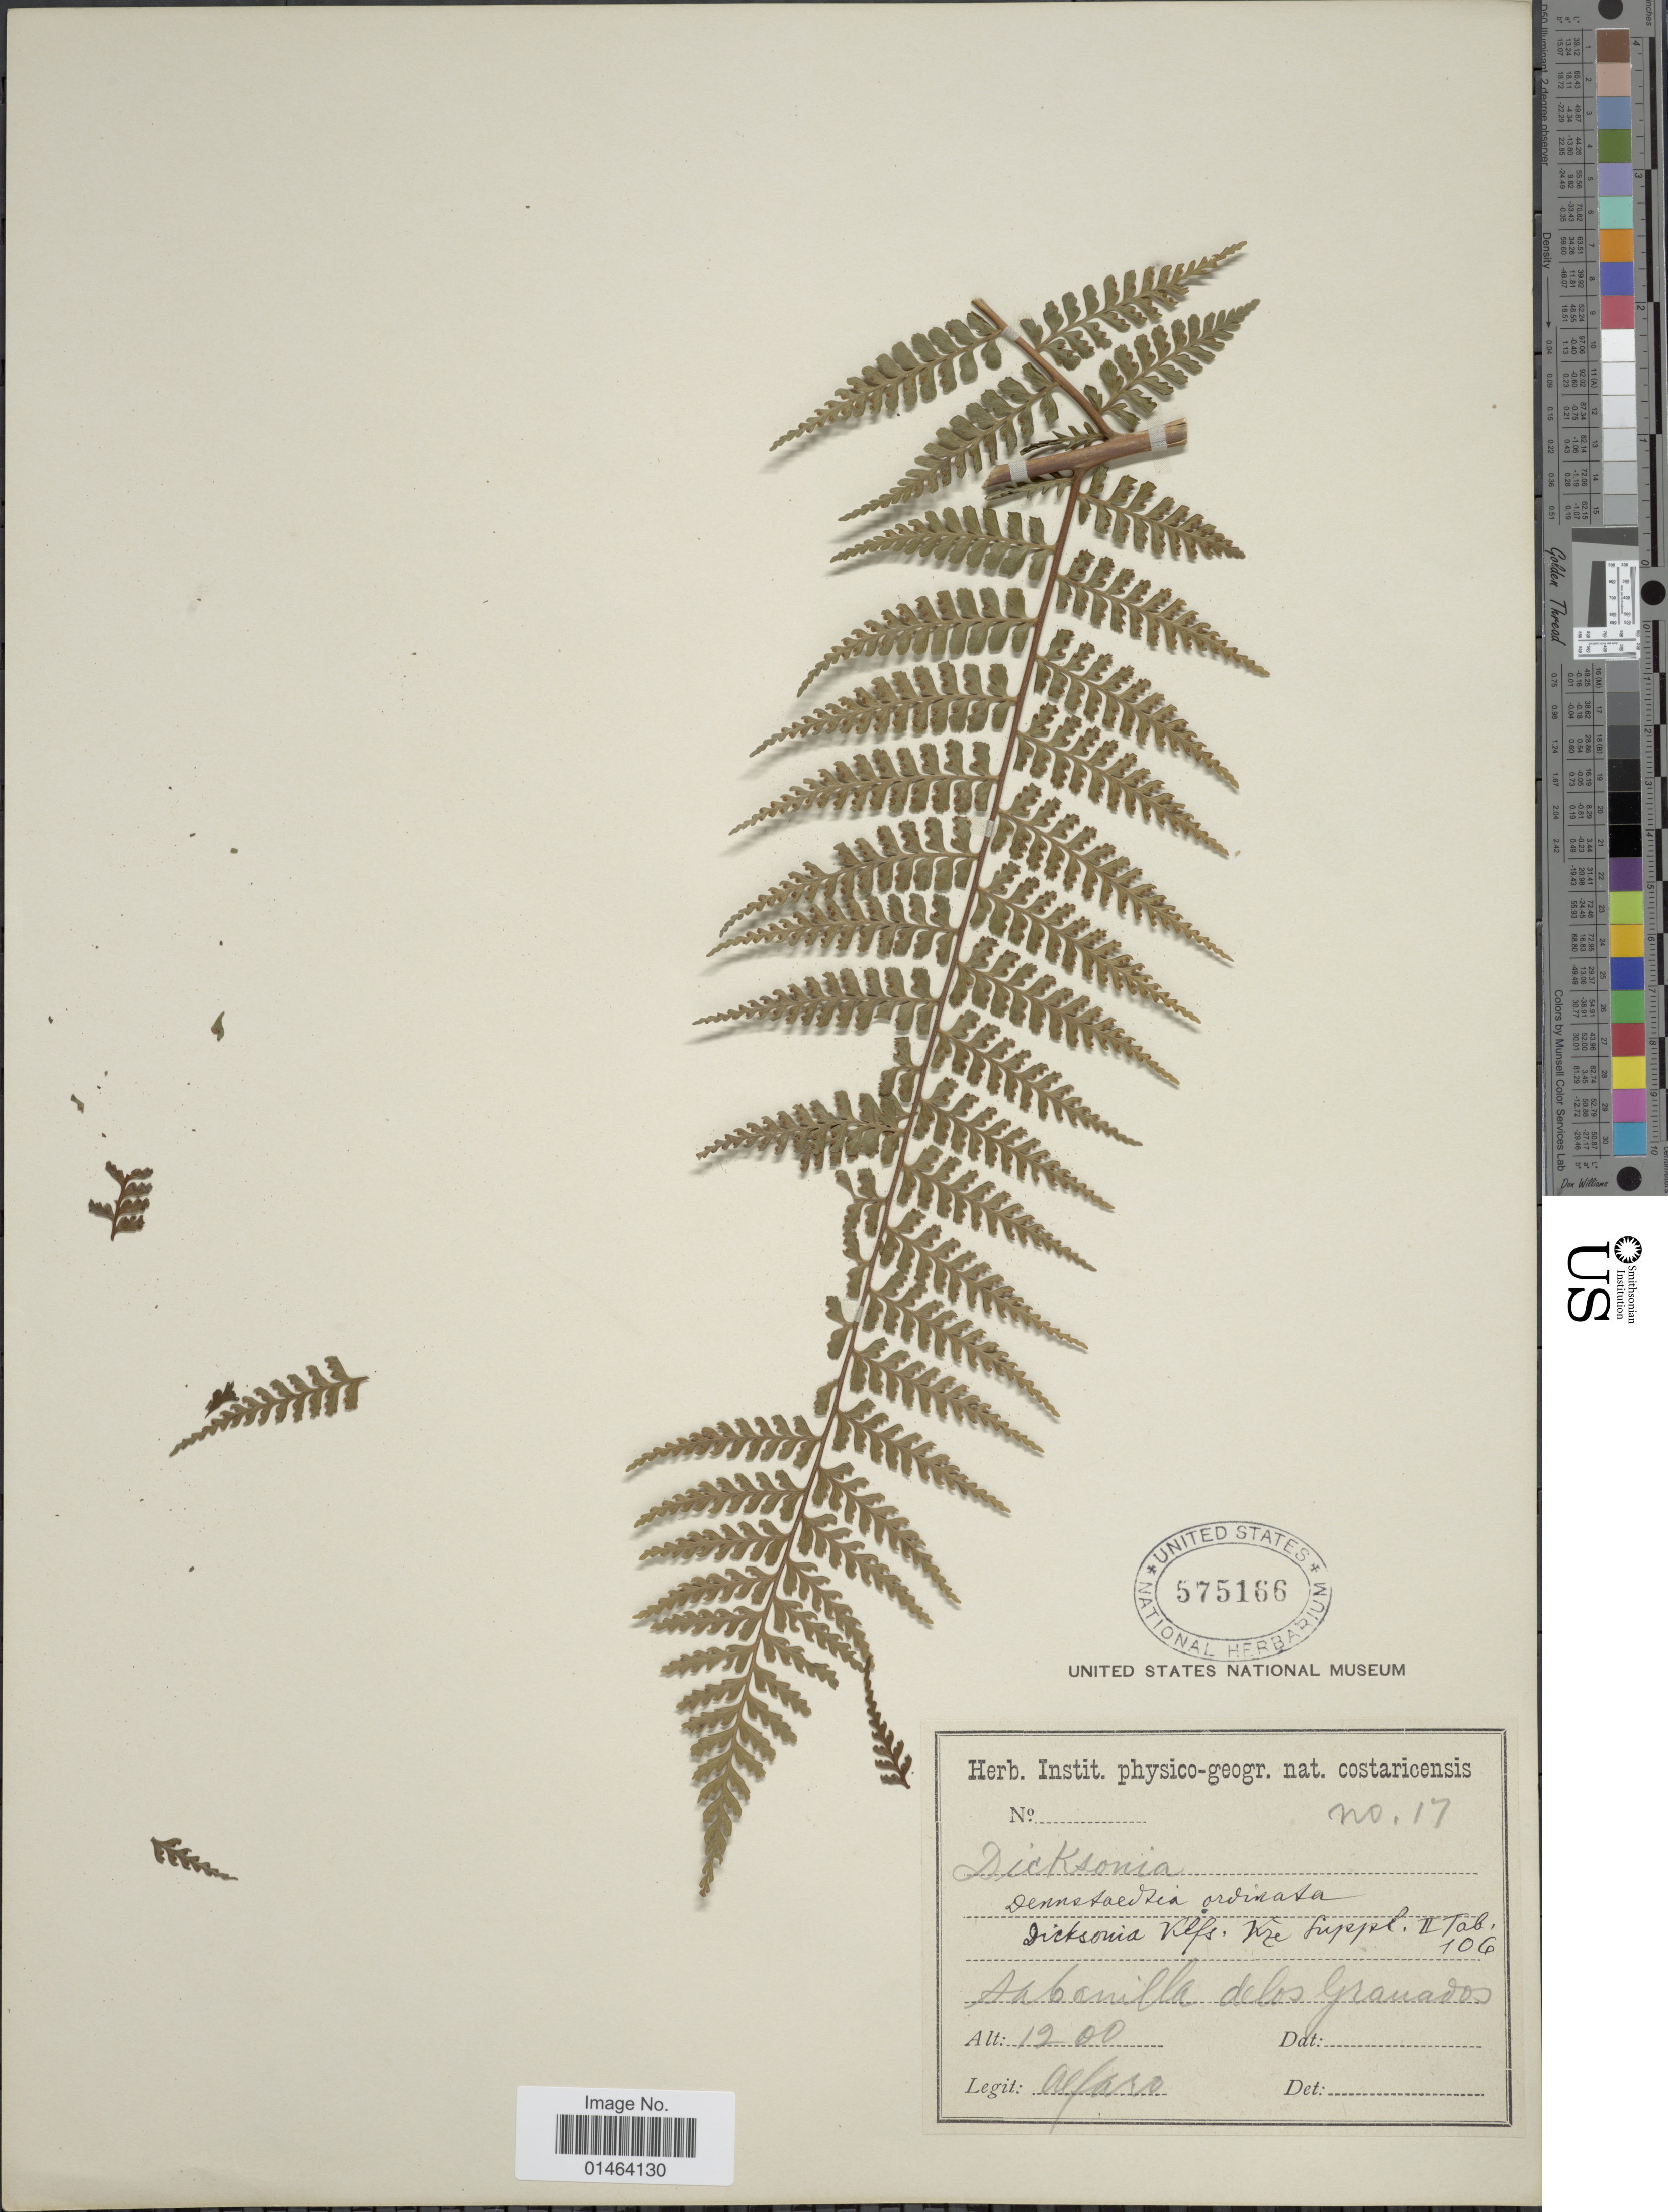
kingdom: Plantae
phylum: Tracheophyta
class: Polypodiopsida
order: Polypodiales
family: Dennstaedtiaceae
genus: Dennstaedtia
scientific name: Dennstaedtia cornuta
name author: (Kaulf.) Mett.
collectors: Alfaro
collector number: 17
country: Cuba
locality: Sabanilla de los Granados.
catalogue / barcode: US 575166